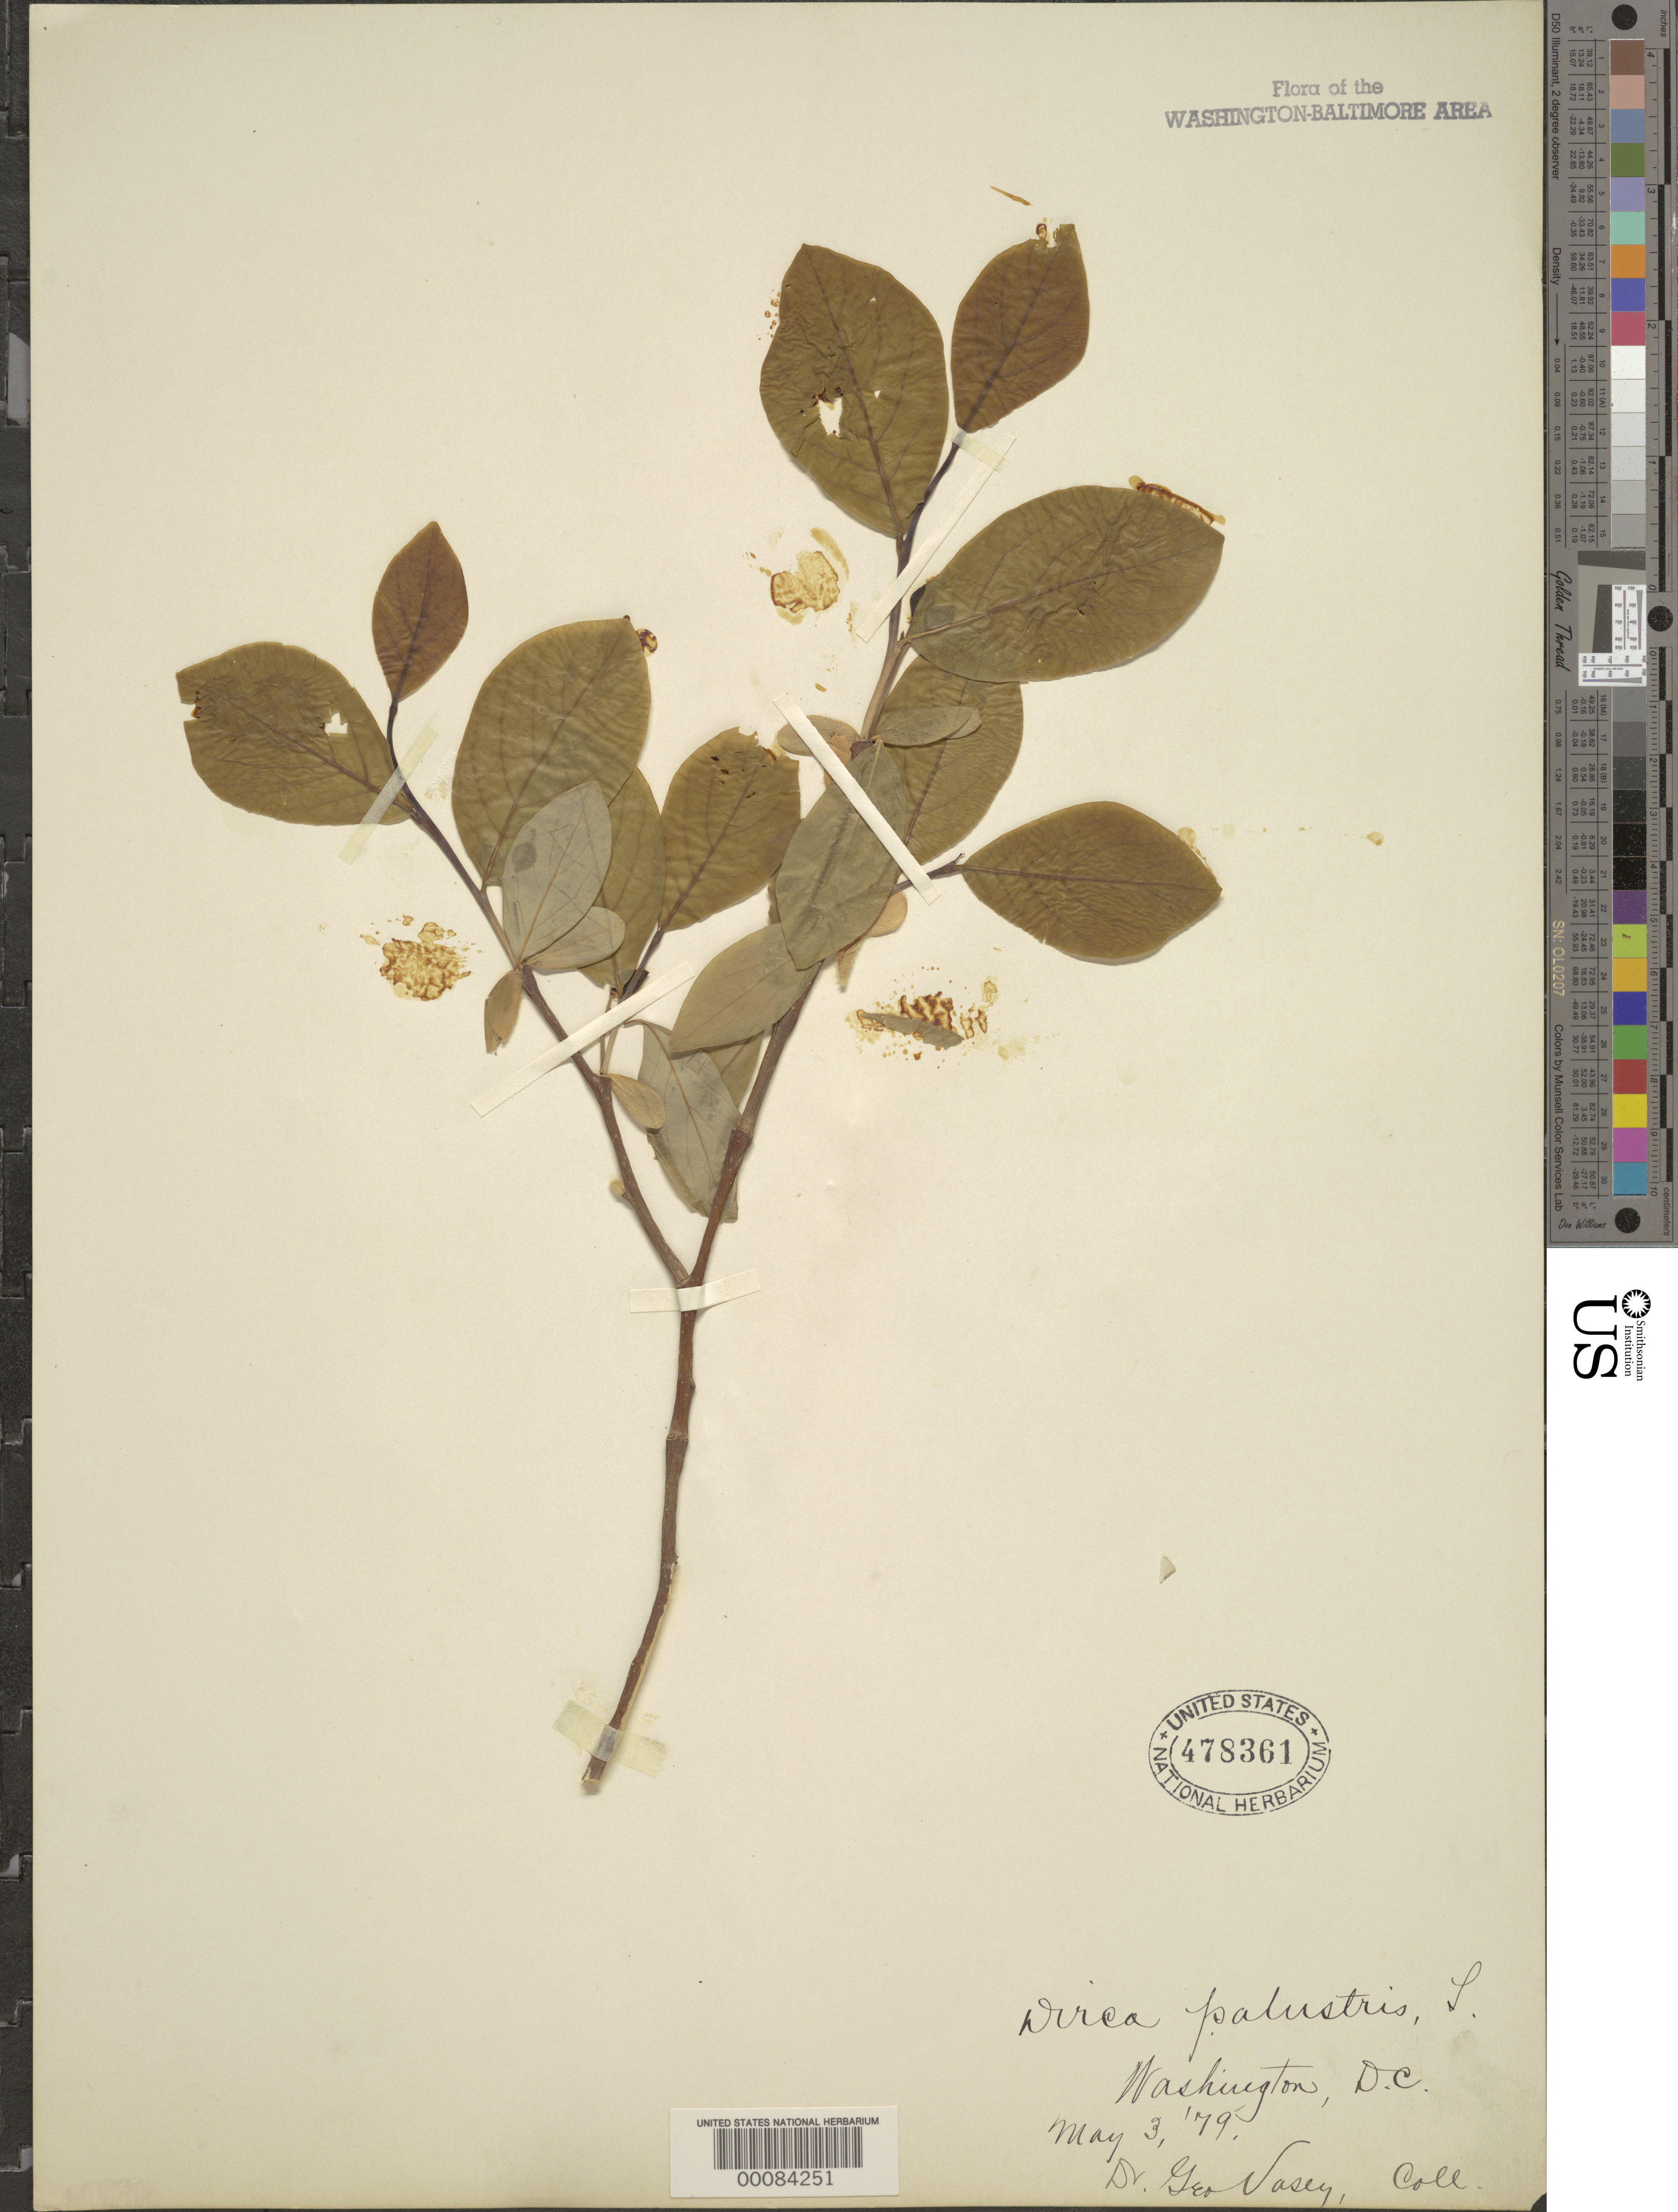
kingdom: Plantae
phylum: Tracheophyta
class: Magnoliopsida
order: Malvales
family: Thymelaeaceae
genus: Dirca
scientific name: Dirca palustris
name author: L.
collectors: G. Vasey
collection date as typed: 03 May 1979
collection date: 1979-05-03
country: United States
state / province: District of Columbia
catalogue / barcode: US 478361